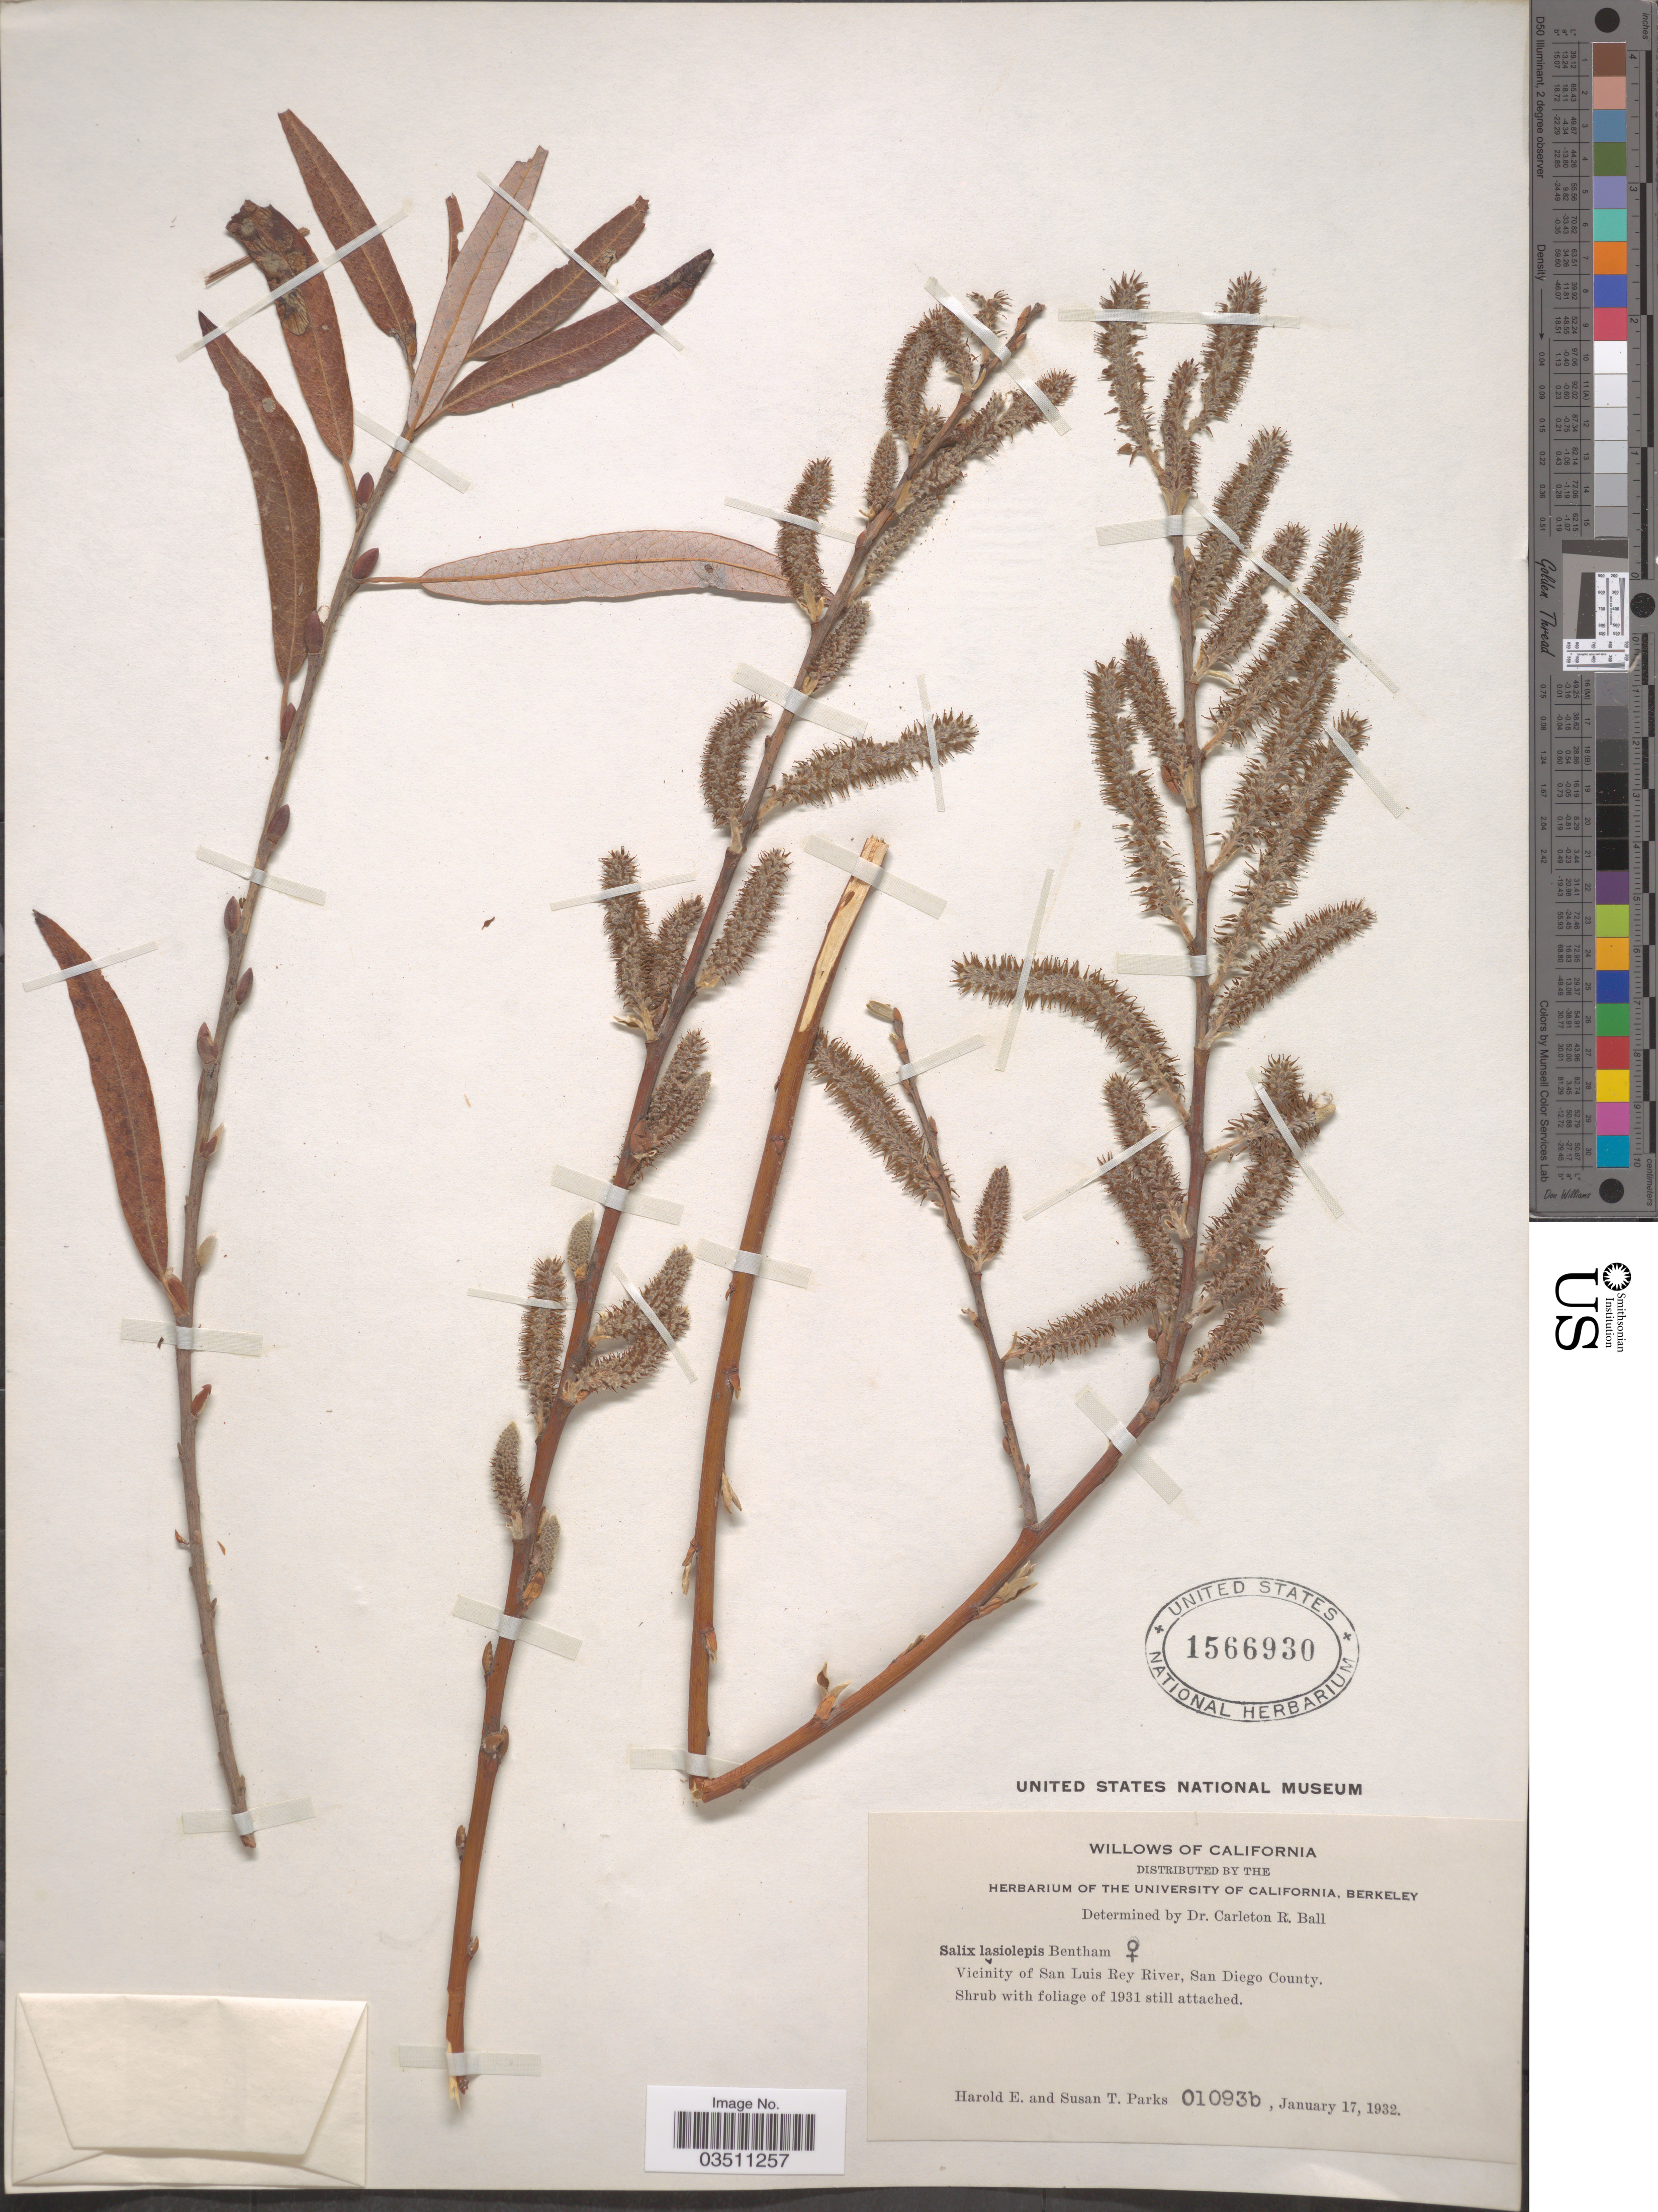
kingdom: Plantae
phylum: Tracheophyta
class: Magnoliopsida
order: Malpighiales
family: Salicaceae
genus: Salix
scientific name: Salix lasiolepis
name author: Benth.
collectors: H. E. Parks & S. Parks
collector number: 01093b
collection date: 1932-01-17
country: United States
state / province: California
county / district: San Diego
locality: Vicinity of San Luis Rey River, San Diego County.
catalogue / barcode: US 1566930